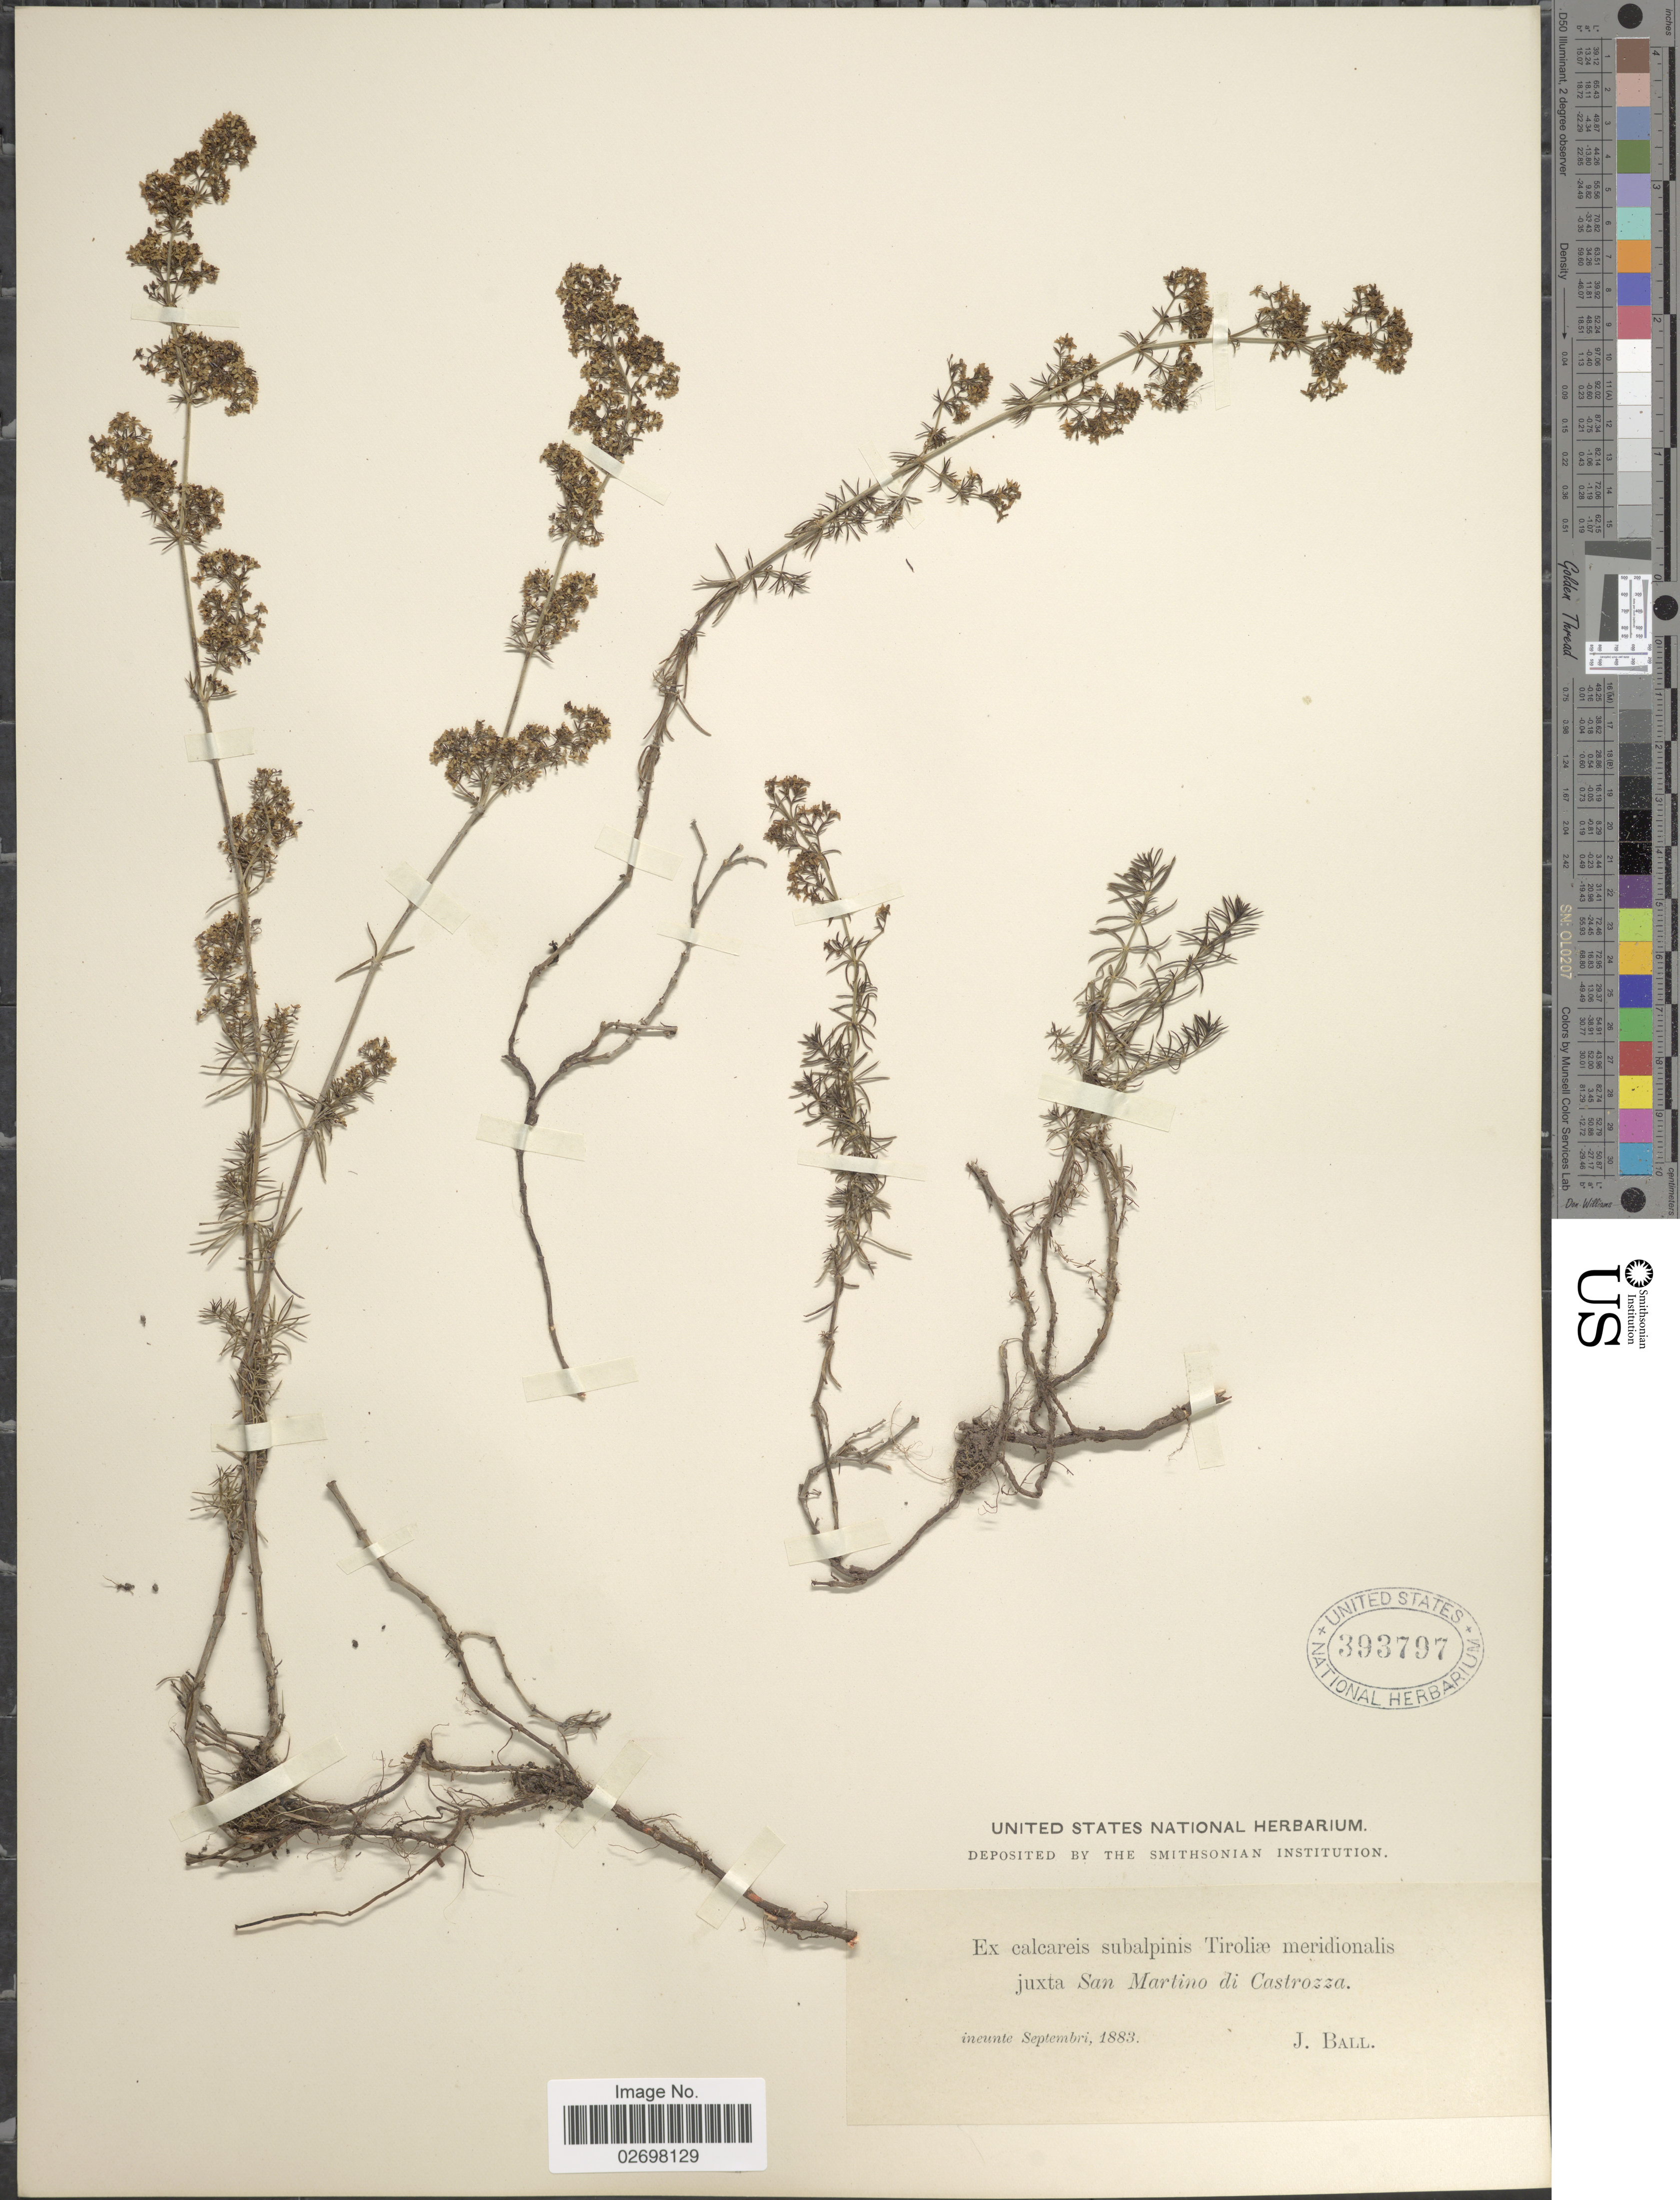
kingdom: Plantae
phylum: Tracheophyta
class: Magnoliopsida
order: Gentianales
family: Rubiaceae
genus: Galium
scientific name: Galium sp.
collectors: J. Ball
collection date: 1883-09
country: Austria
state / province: Tirol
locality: Calcareis subalpinis Tiroliæ meridionalis juxta San Martino di Castrozza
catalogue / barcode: US 393797